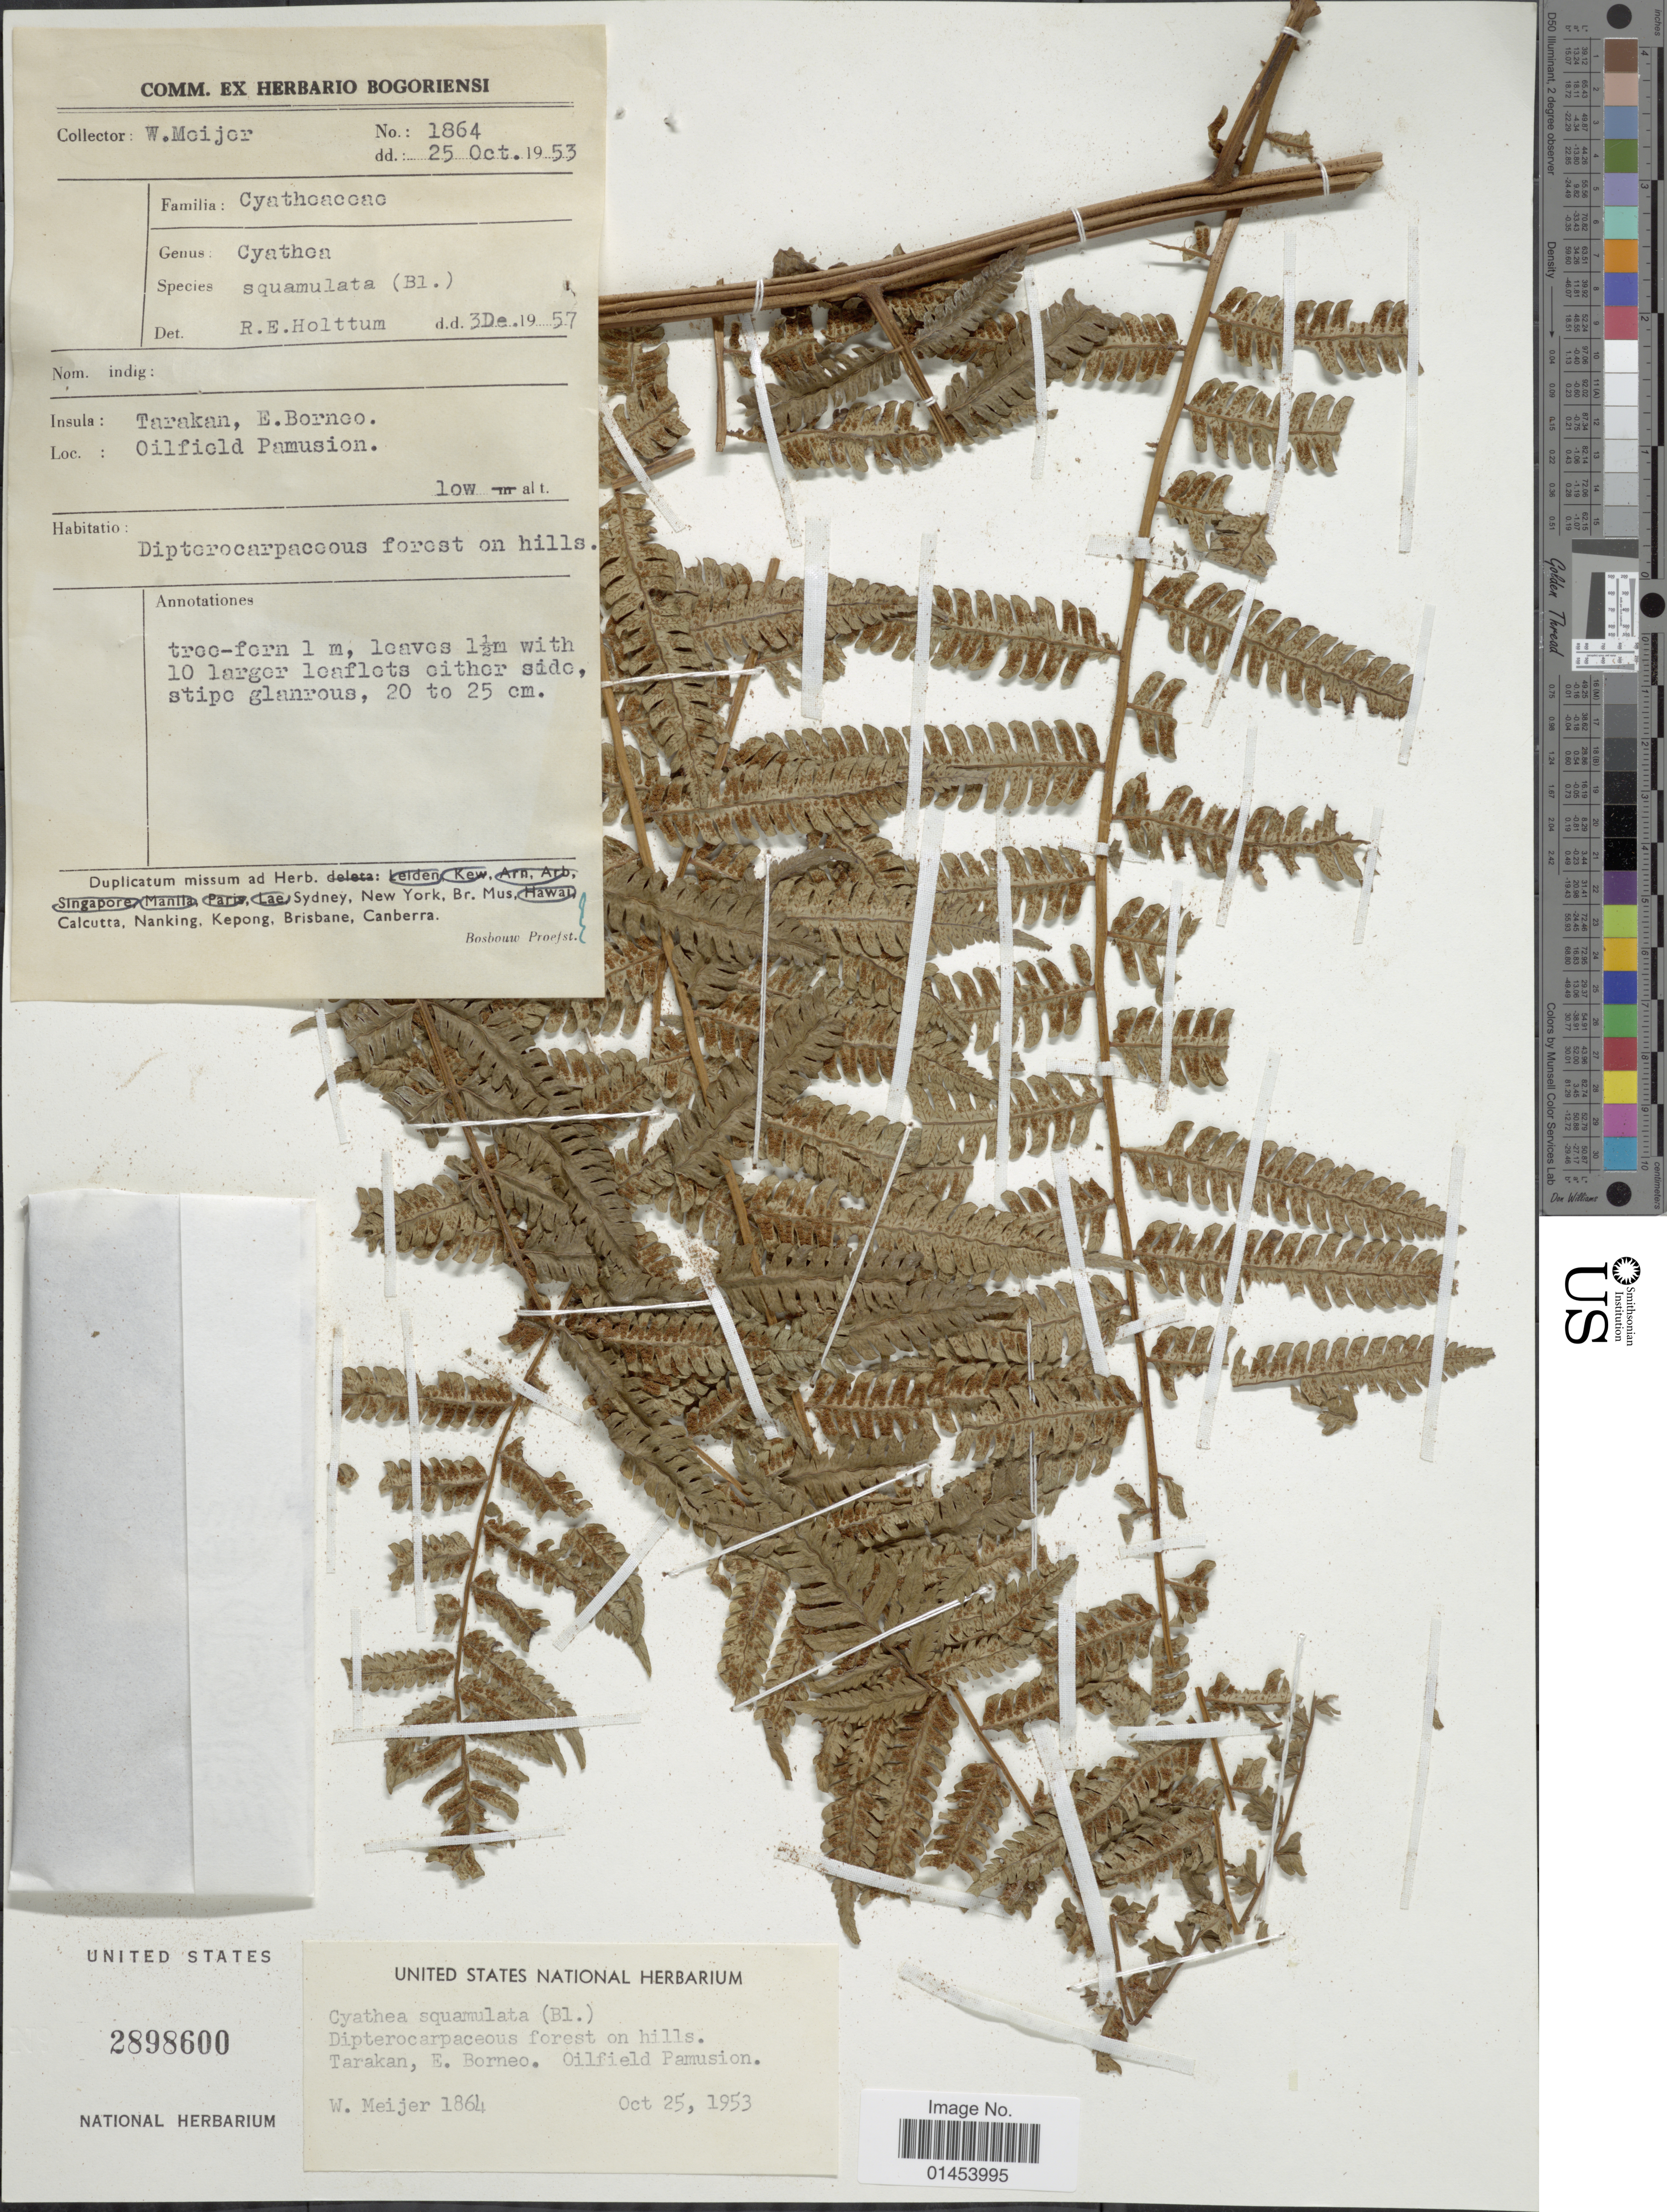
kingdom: Plantae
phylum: Tracheophyta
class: Polypodiopsida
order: Cyatheales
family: Cyatheaceae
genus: Cyathea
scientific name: Cyathea squamulata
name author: (Blume) Copel.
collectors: W. Meijer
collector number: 1864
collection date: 1953-10-25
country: Malaysia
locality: Insula: Tarakan, E. Borneo. Oilfield Pamusion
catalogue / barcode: US 2898600